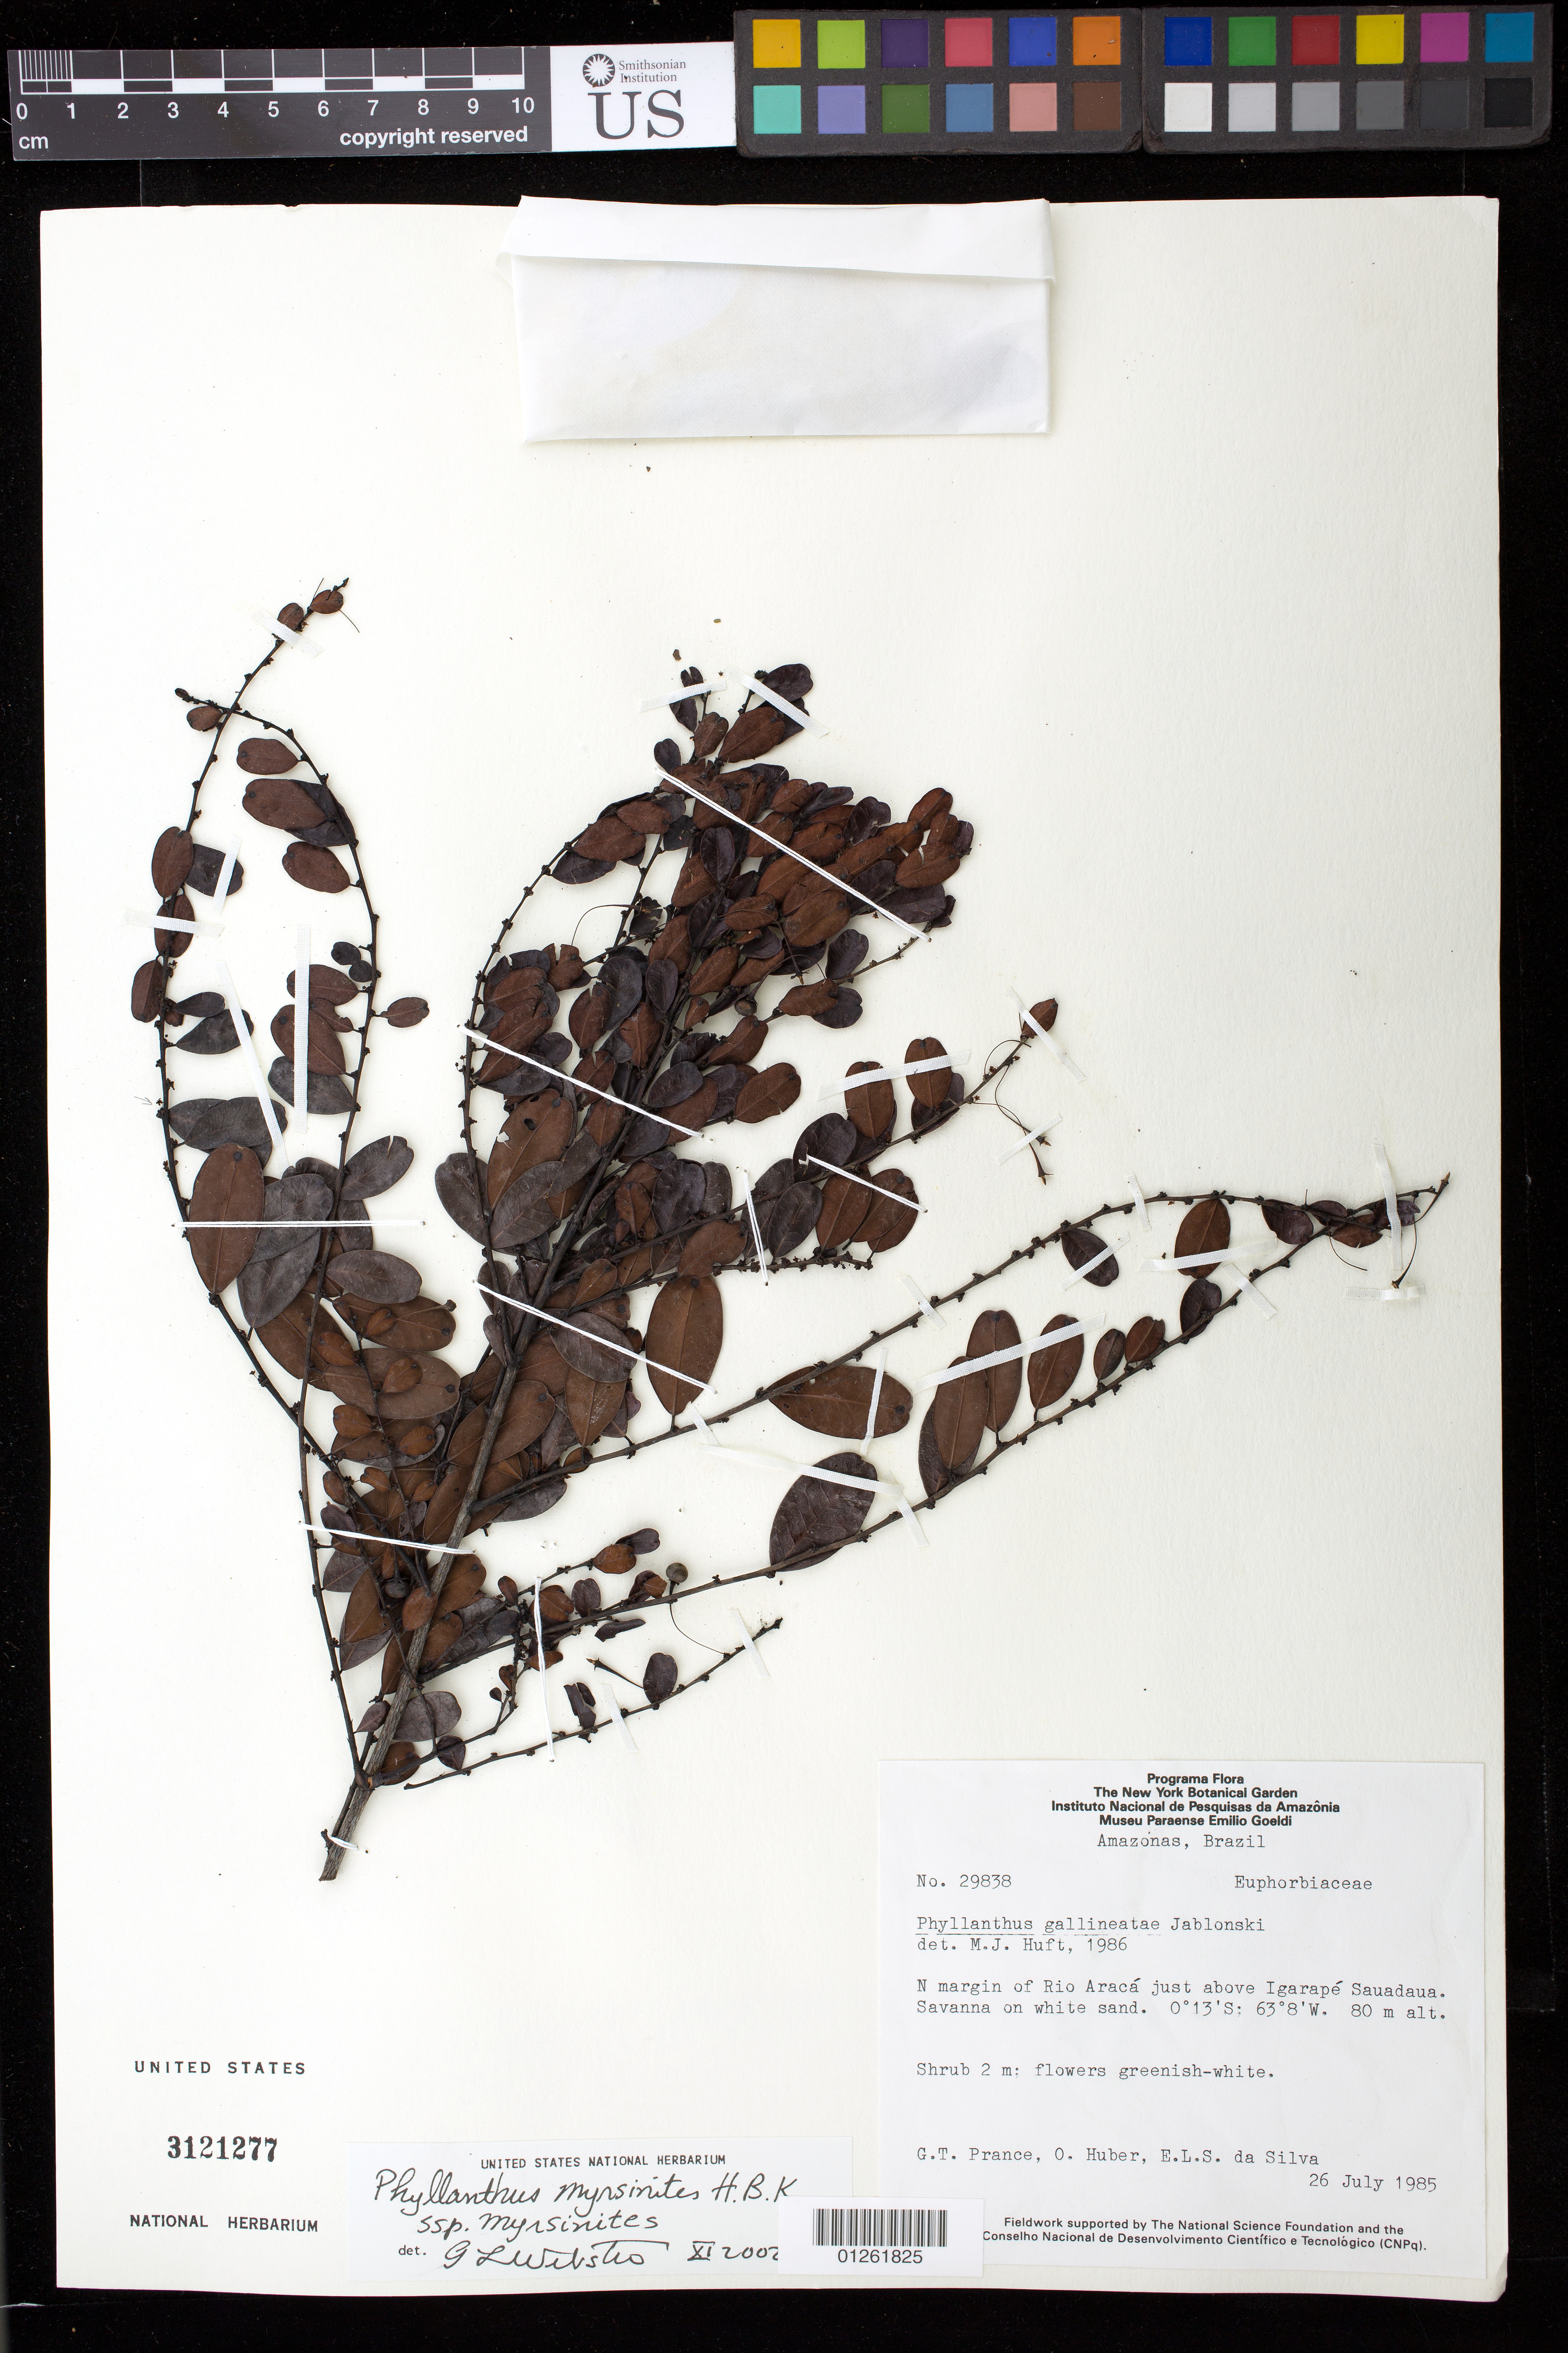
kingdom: Plantae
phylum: Tracheophyta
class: Magnoliopsida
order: Malpighiales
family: Phyllanthaceae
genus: Phyllanthus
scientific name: Phyllanthus myrsinites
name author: Kunth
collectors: G. T. Prance, O. Huber & E. L. Silva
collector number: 29838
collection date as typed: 26 Jul 1985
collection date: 1985-07-26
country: Brazil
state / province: Amazonas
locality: N margin of Rio Araca.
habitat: Shrub.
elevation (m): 80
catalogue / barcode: US 3121277